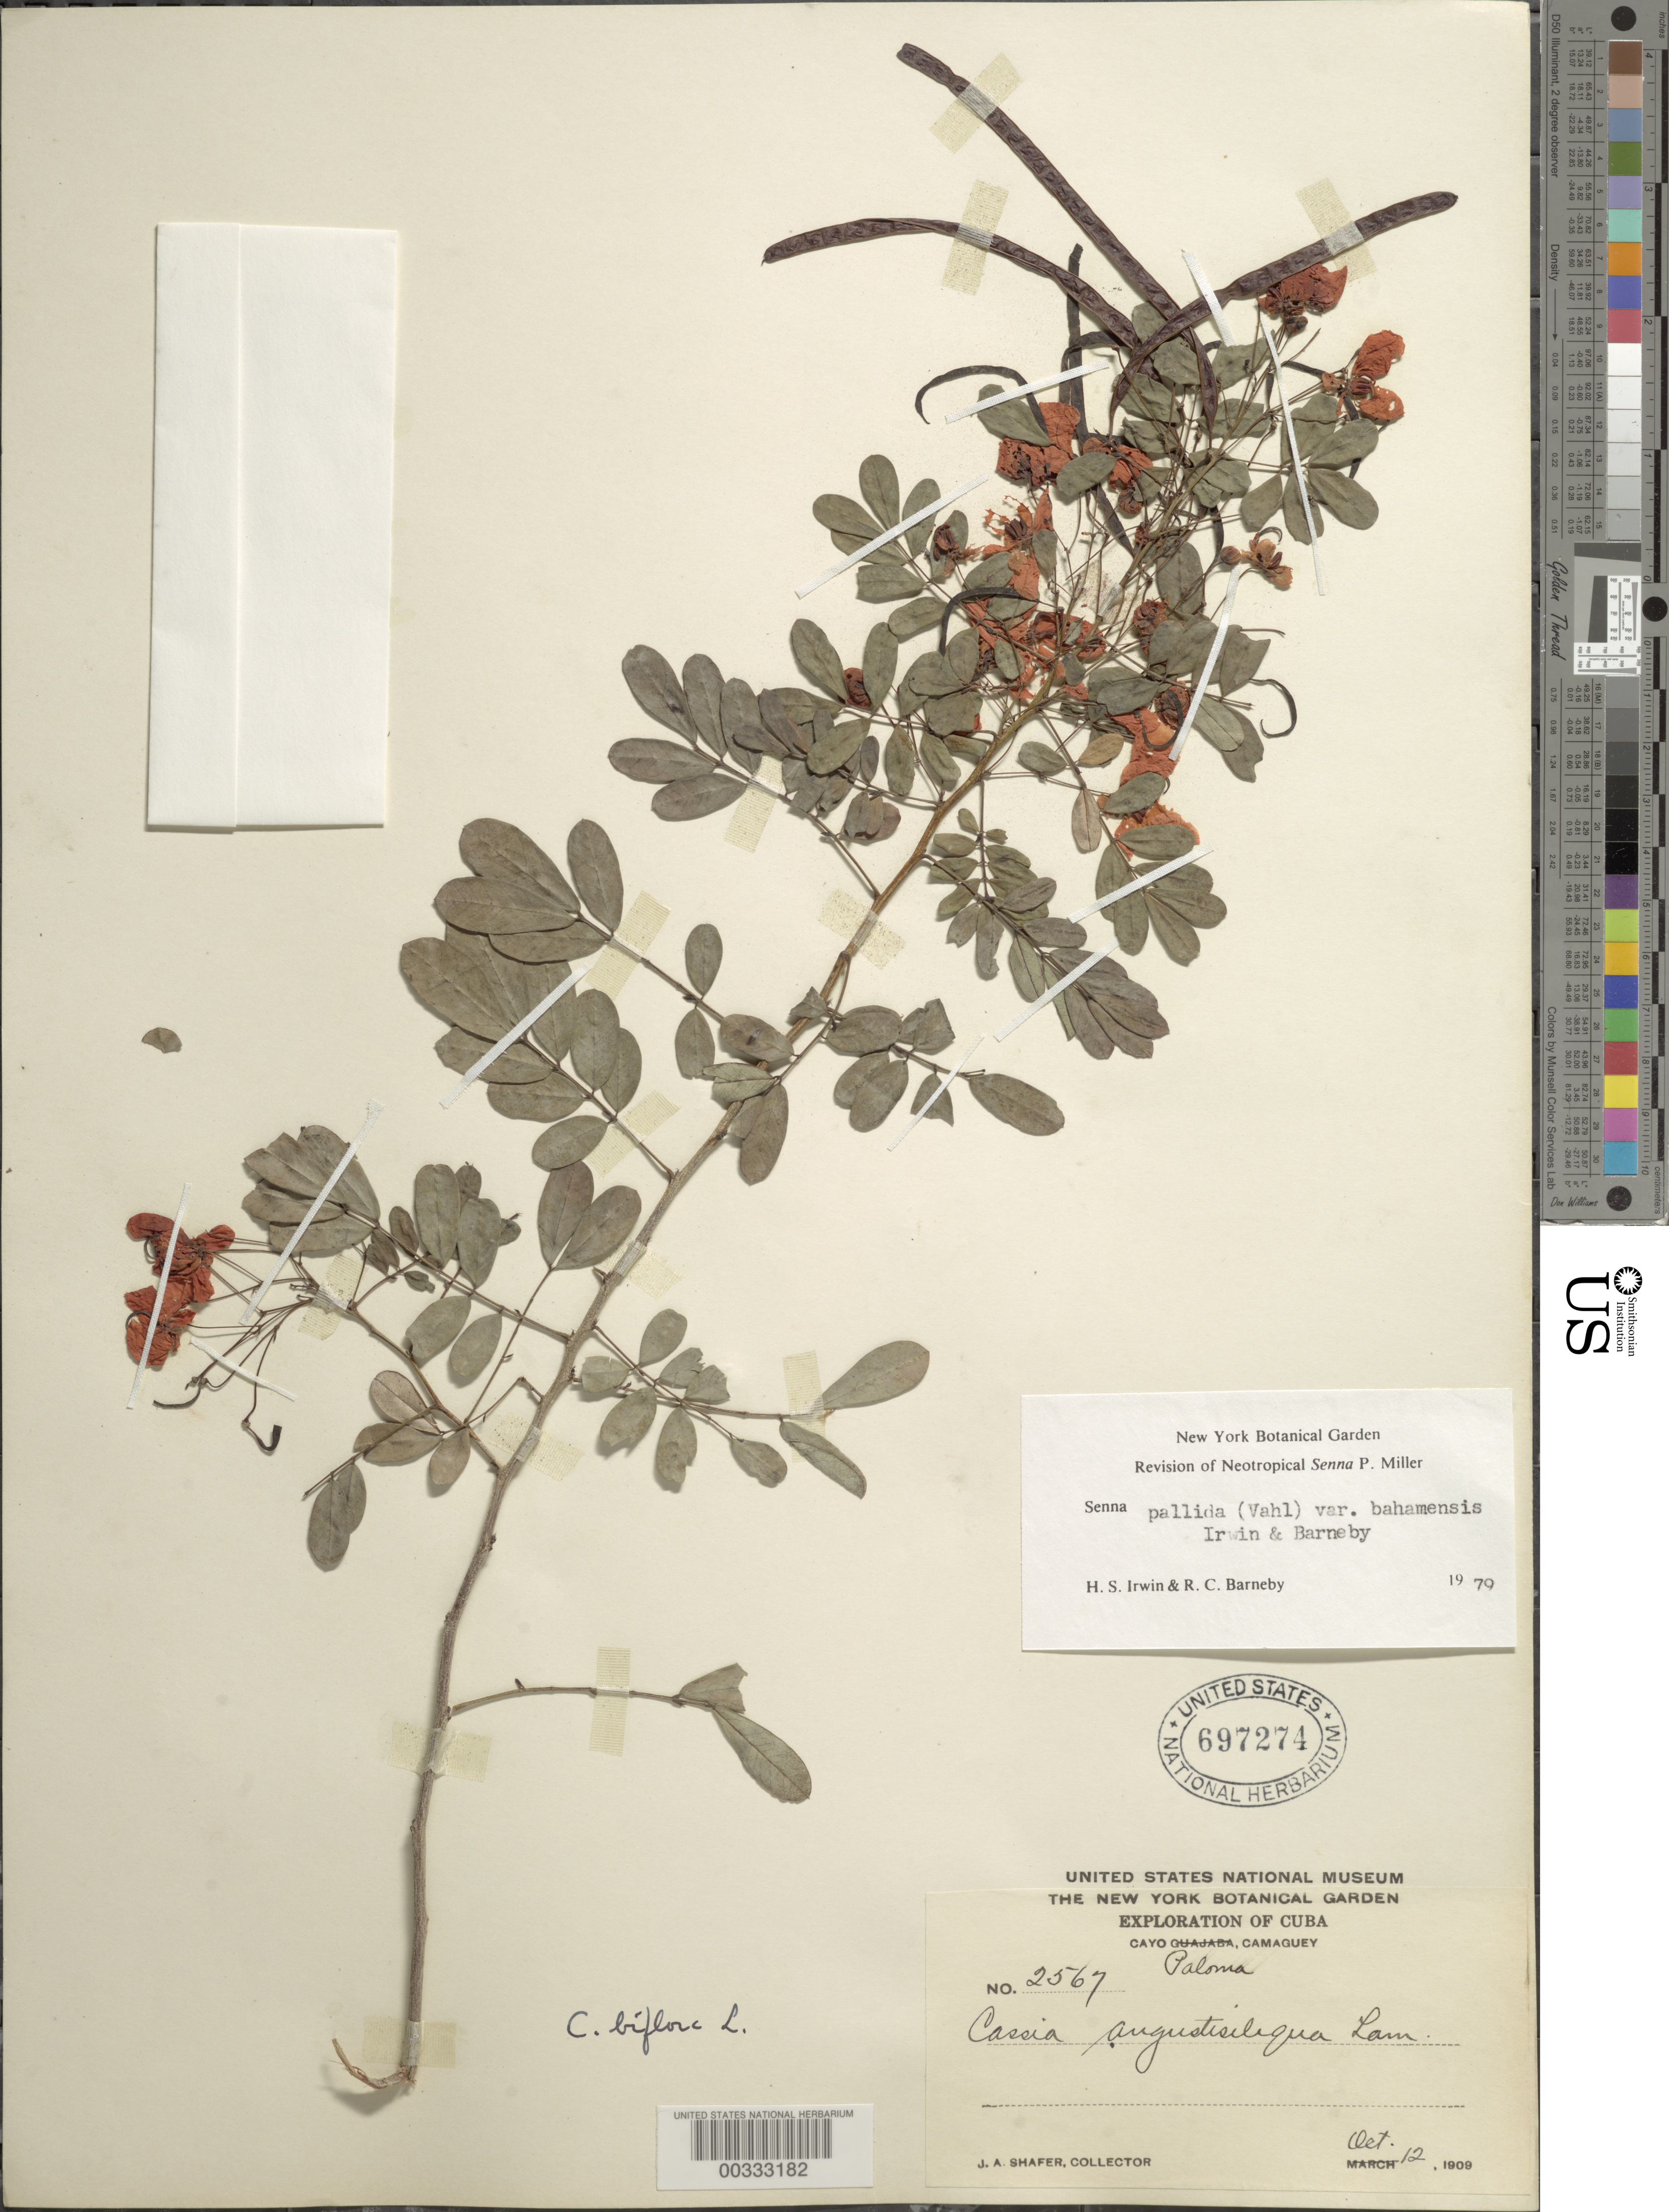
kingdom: Plantae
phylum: Tracheophyta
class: Magnoliopsida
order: Fabales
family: Fabaceae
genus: Senna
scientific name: Senna pallida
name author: (Vahl) H.S. Irwin & Barneby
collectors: J. A. Shafer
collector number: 2567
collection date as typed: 12 Oct 1909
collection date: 1909-10-12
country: Cuba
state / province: Camagüey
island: Greater Antilles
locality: Cayo Paloma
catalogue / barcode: US 697274